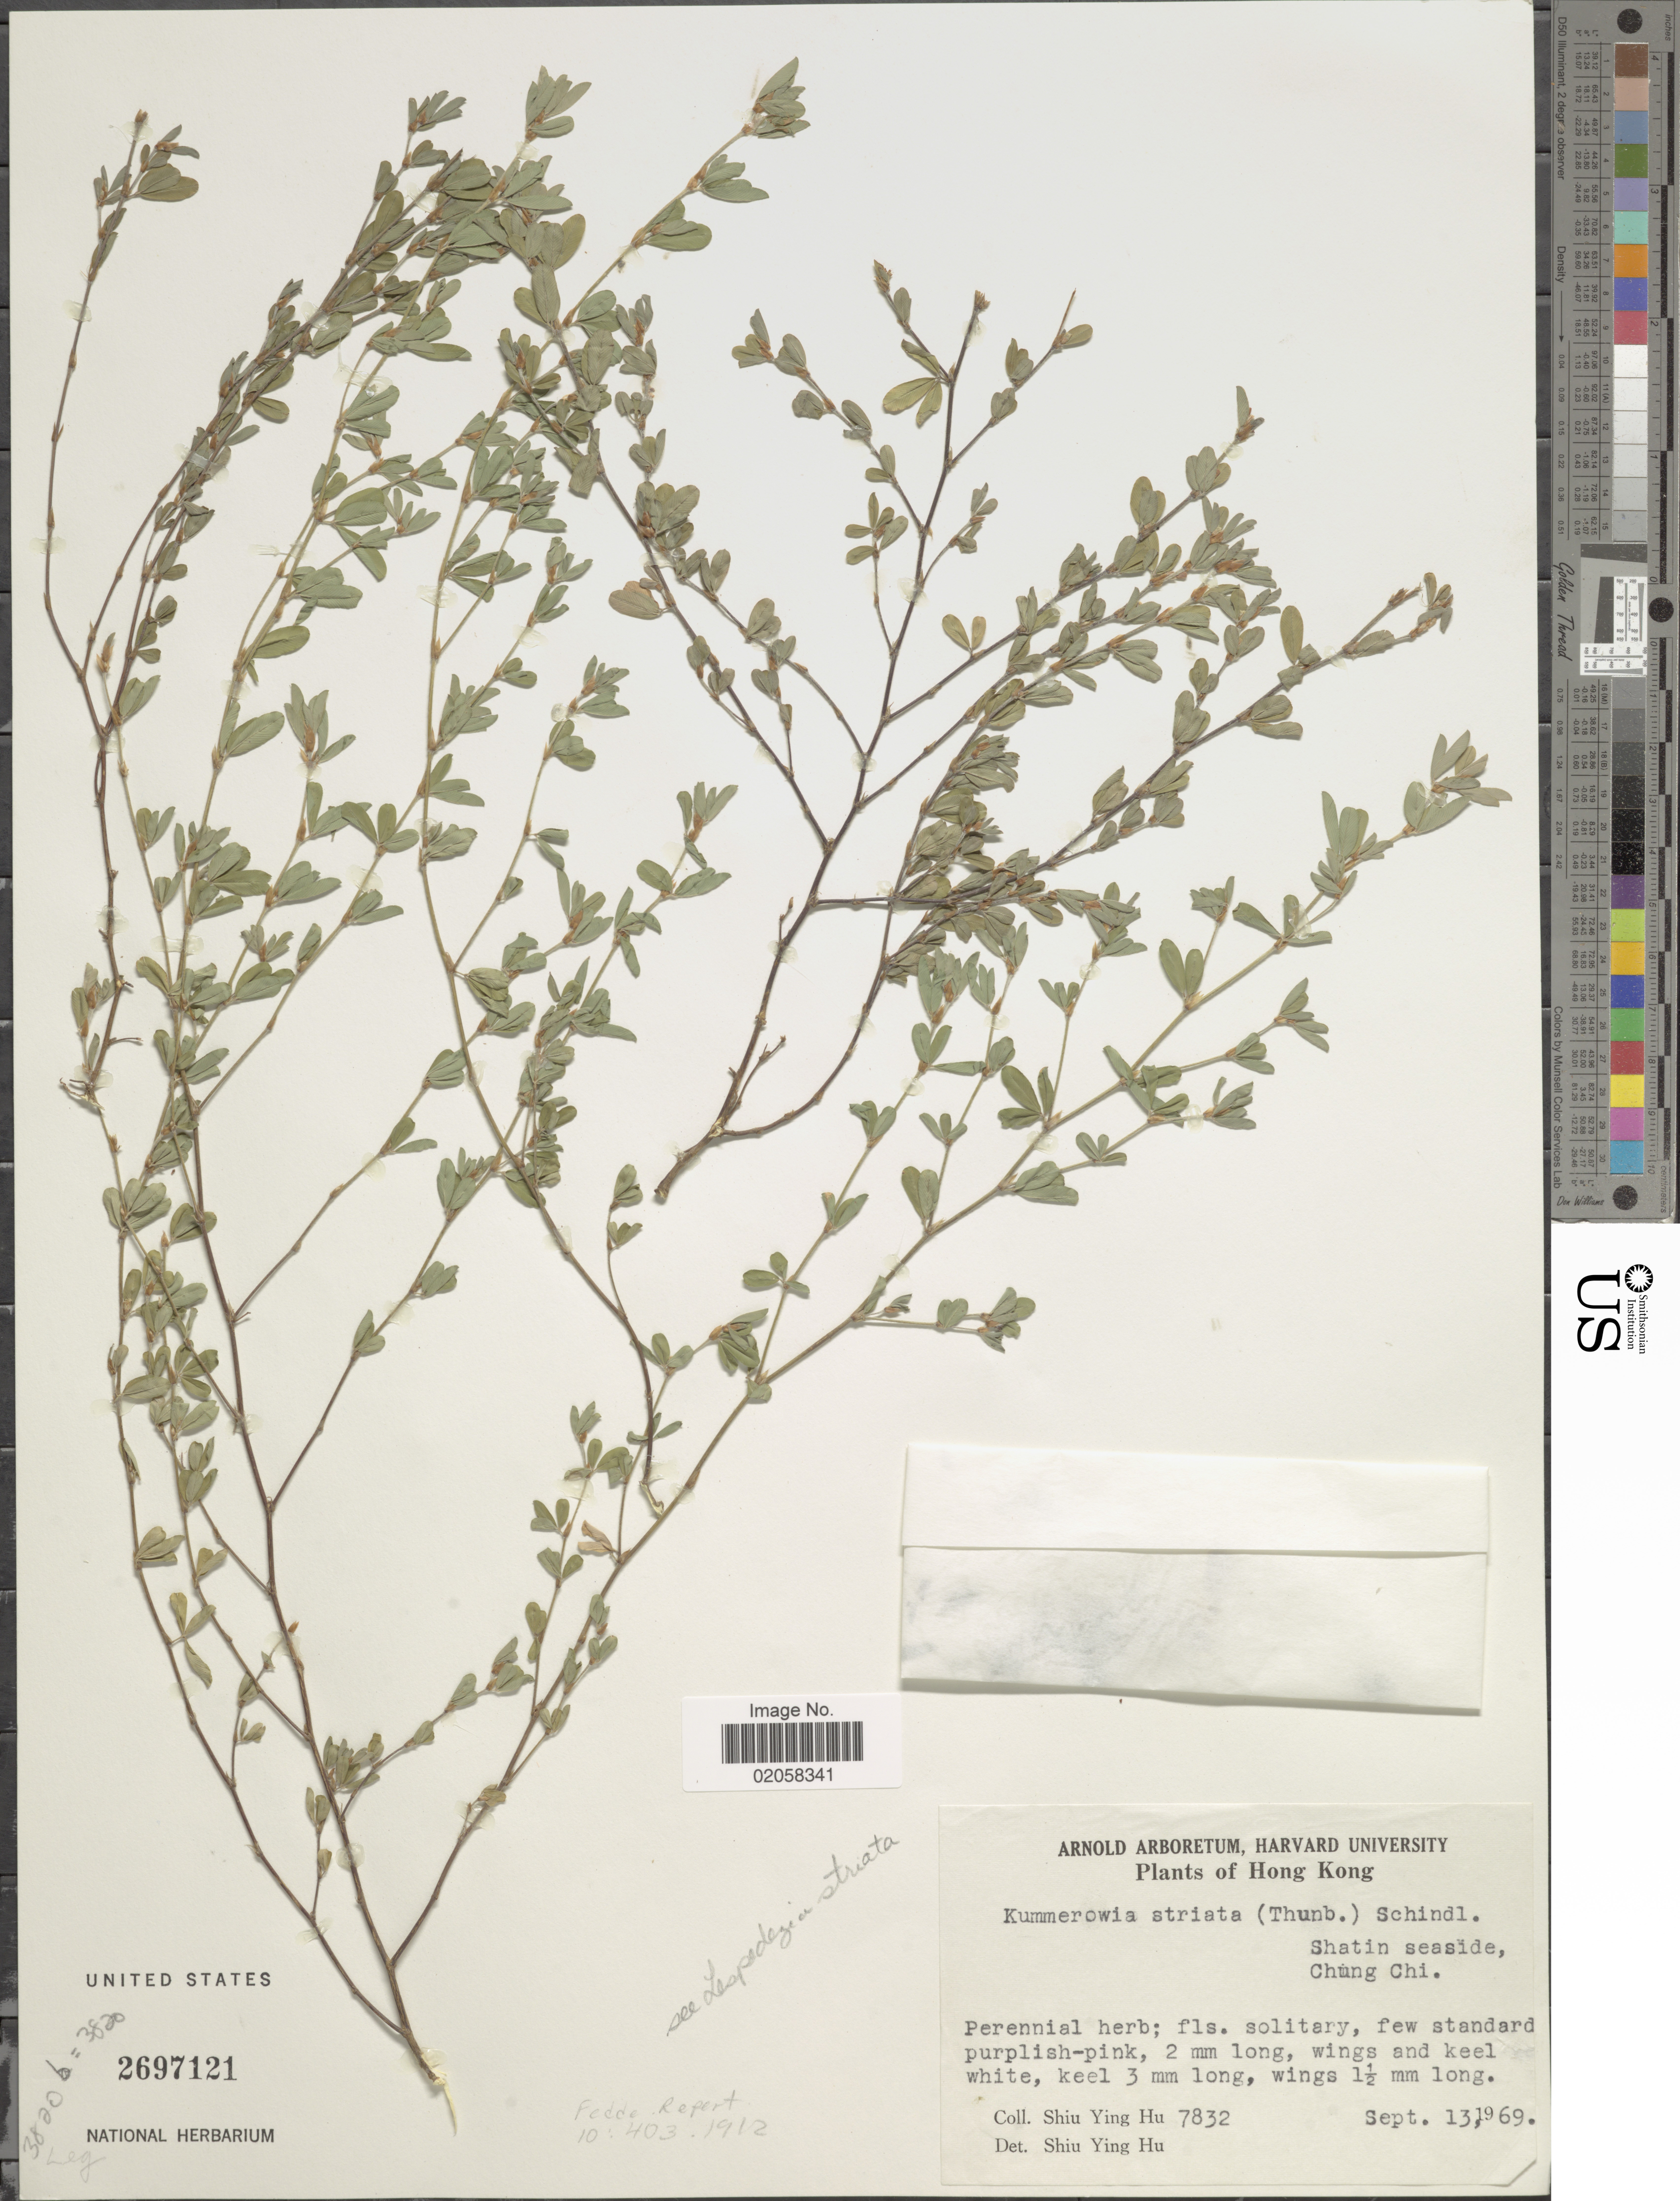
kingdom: Plantae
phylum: Tracheophyta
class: Magnoliopsida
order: Fabales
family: Fabaceae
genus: Kummerowia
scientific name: Kummerowia striata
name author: (Thunb.) Schindl.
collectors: S. Y. Hu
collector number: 7832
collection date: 1969-09-13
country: China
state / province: Hong Kong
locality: Shatin seaside, Chung Chi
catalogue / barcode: US 2697121